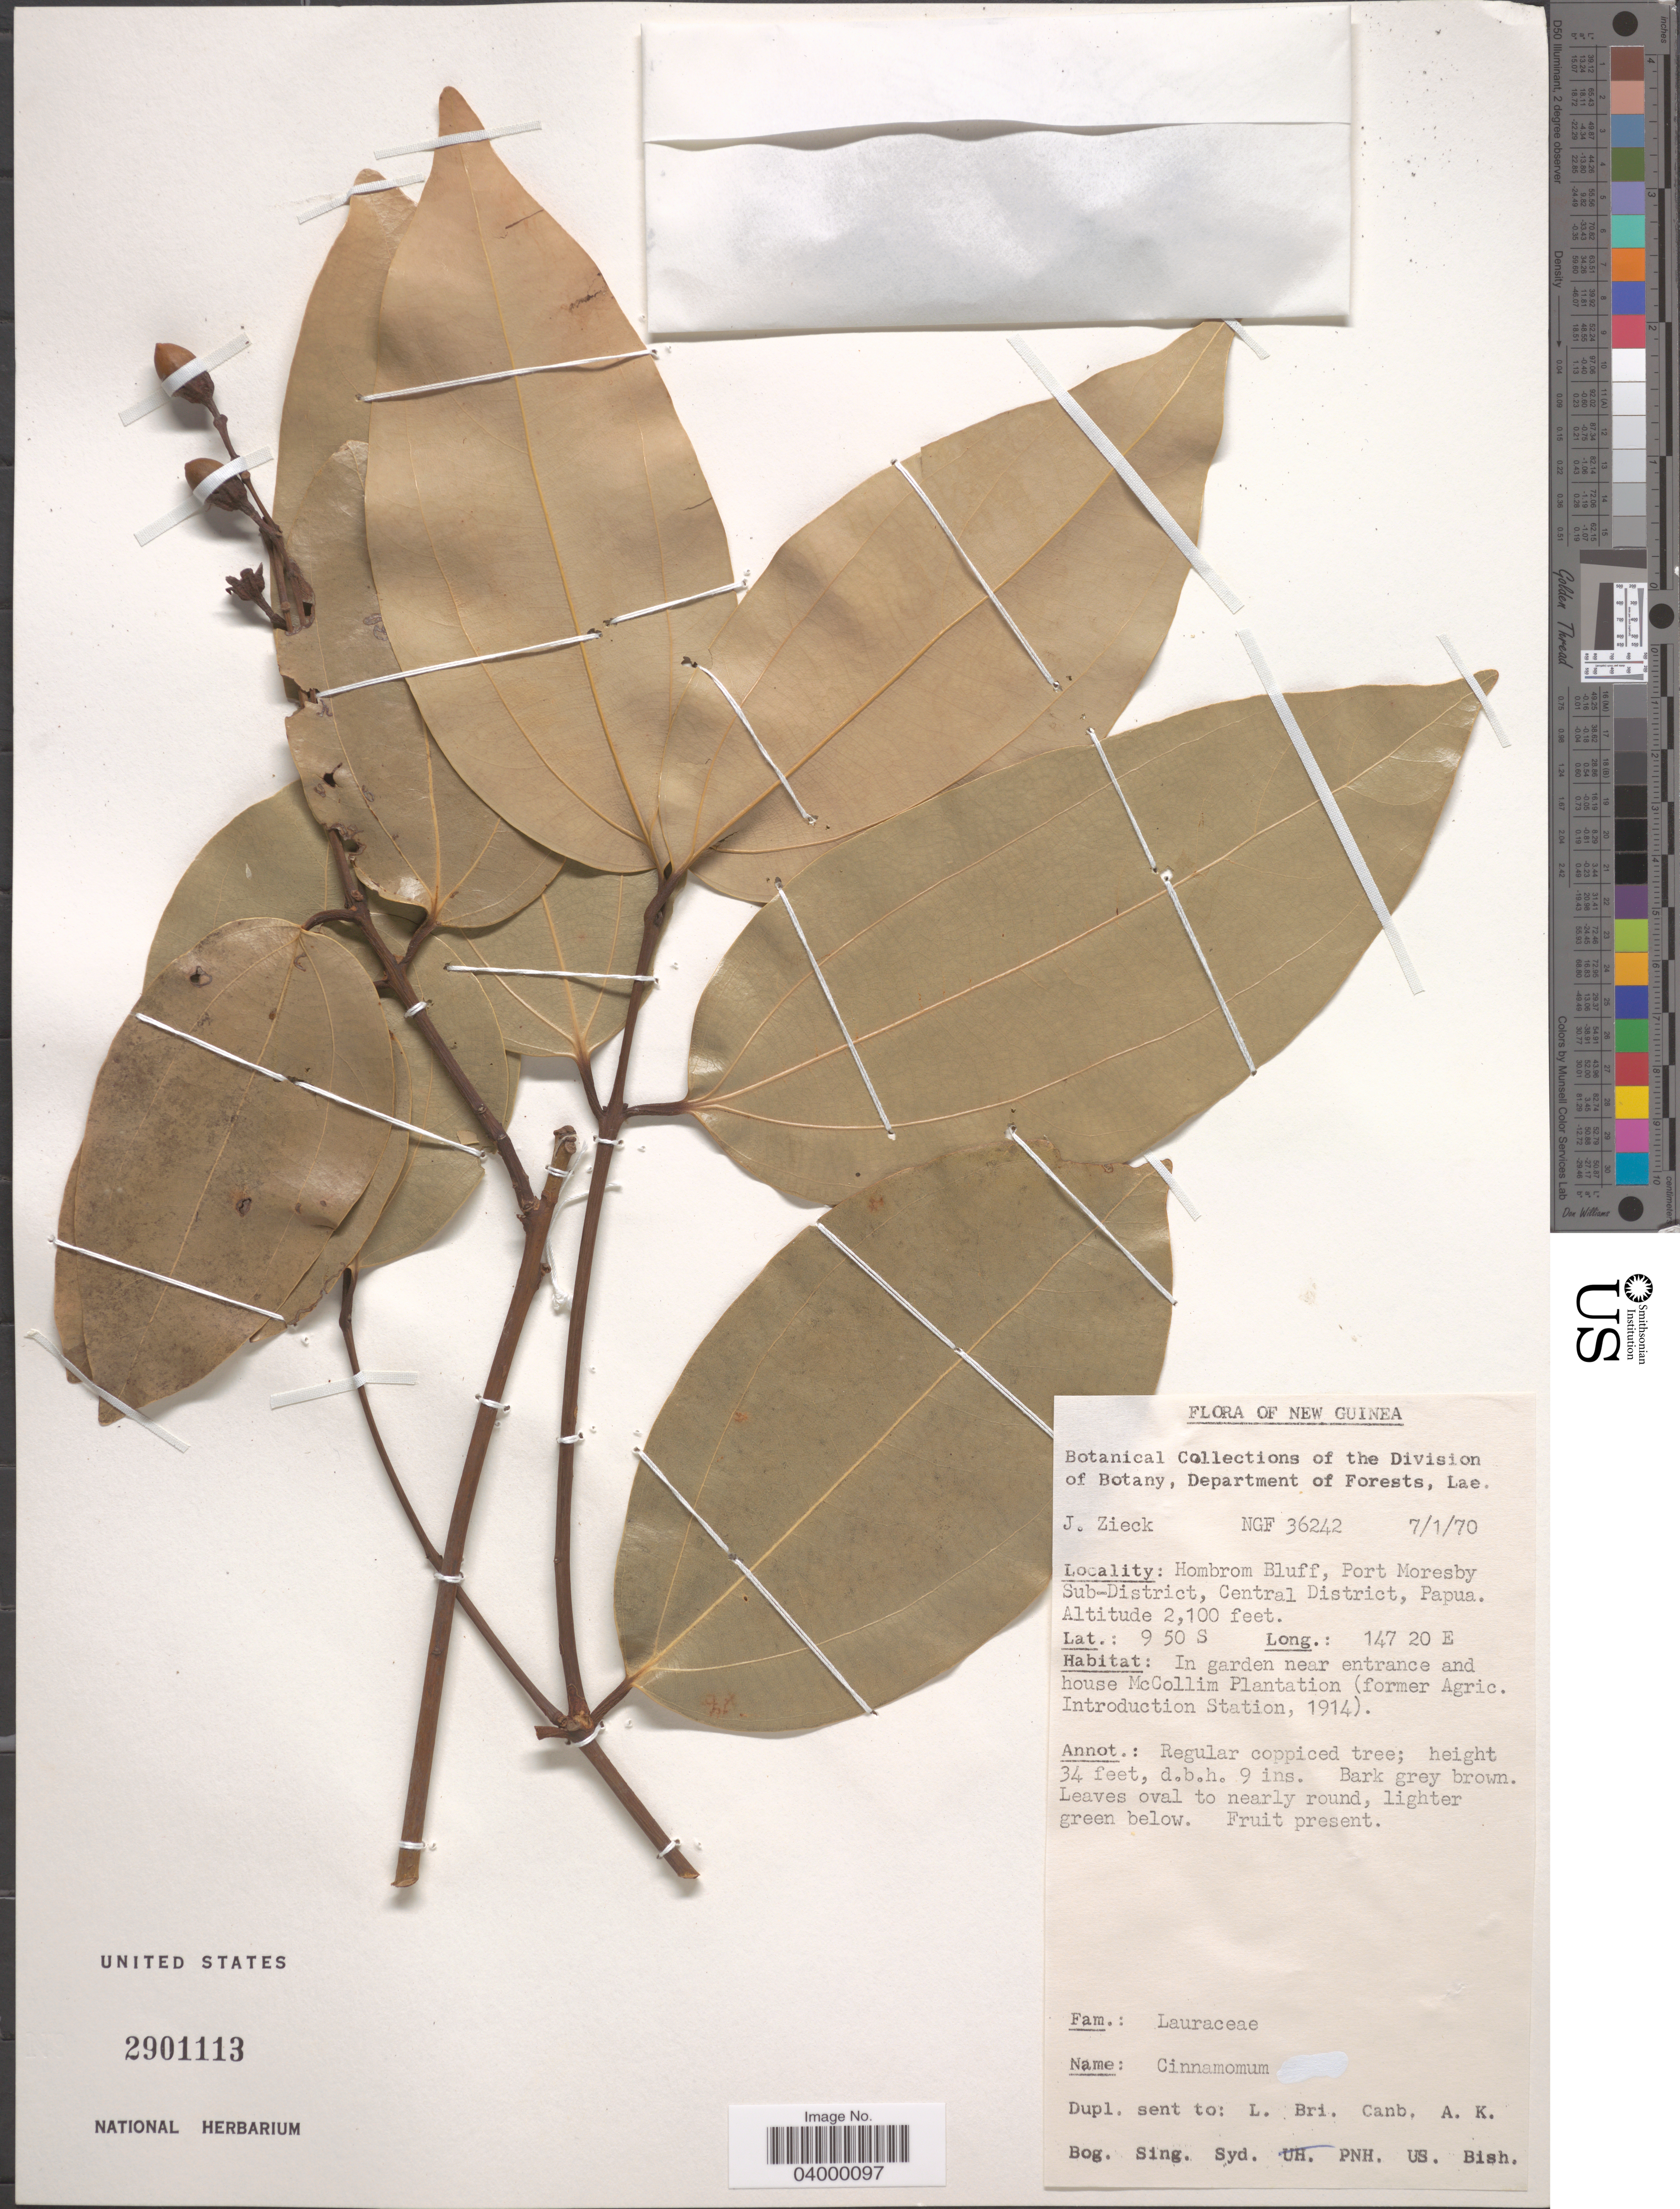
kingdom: Plantae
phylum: Tracheophyta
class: Magnoliopsida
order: Laurales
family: Lauraceae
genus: Cinnamomum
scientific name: Cinnamomum sp.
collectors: J. Zieck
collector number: NGF 36242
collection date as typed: Transcribed d/m/y: 7/1/70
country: Papua New Guinea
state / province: Central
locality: New Guinea. Hombrom Bluff, Port Moresby. Sub-district, Central District, Papua. In garden near entrance and house McCollim Plantation.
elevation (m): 640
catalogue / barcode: US 2901113